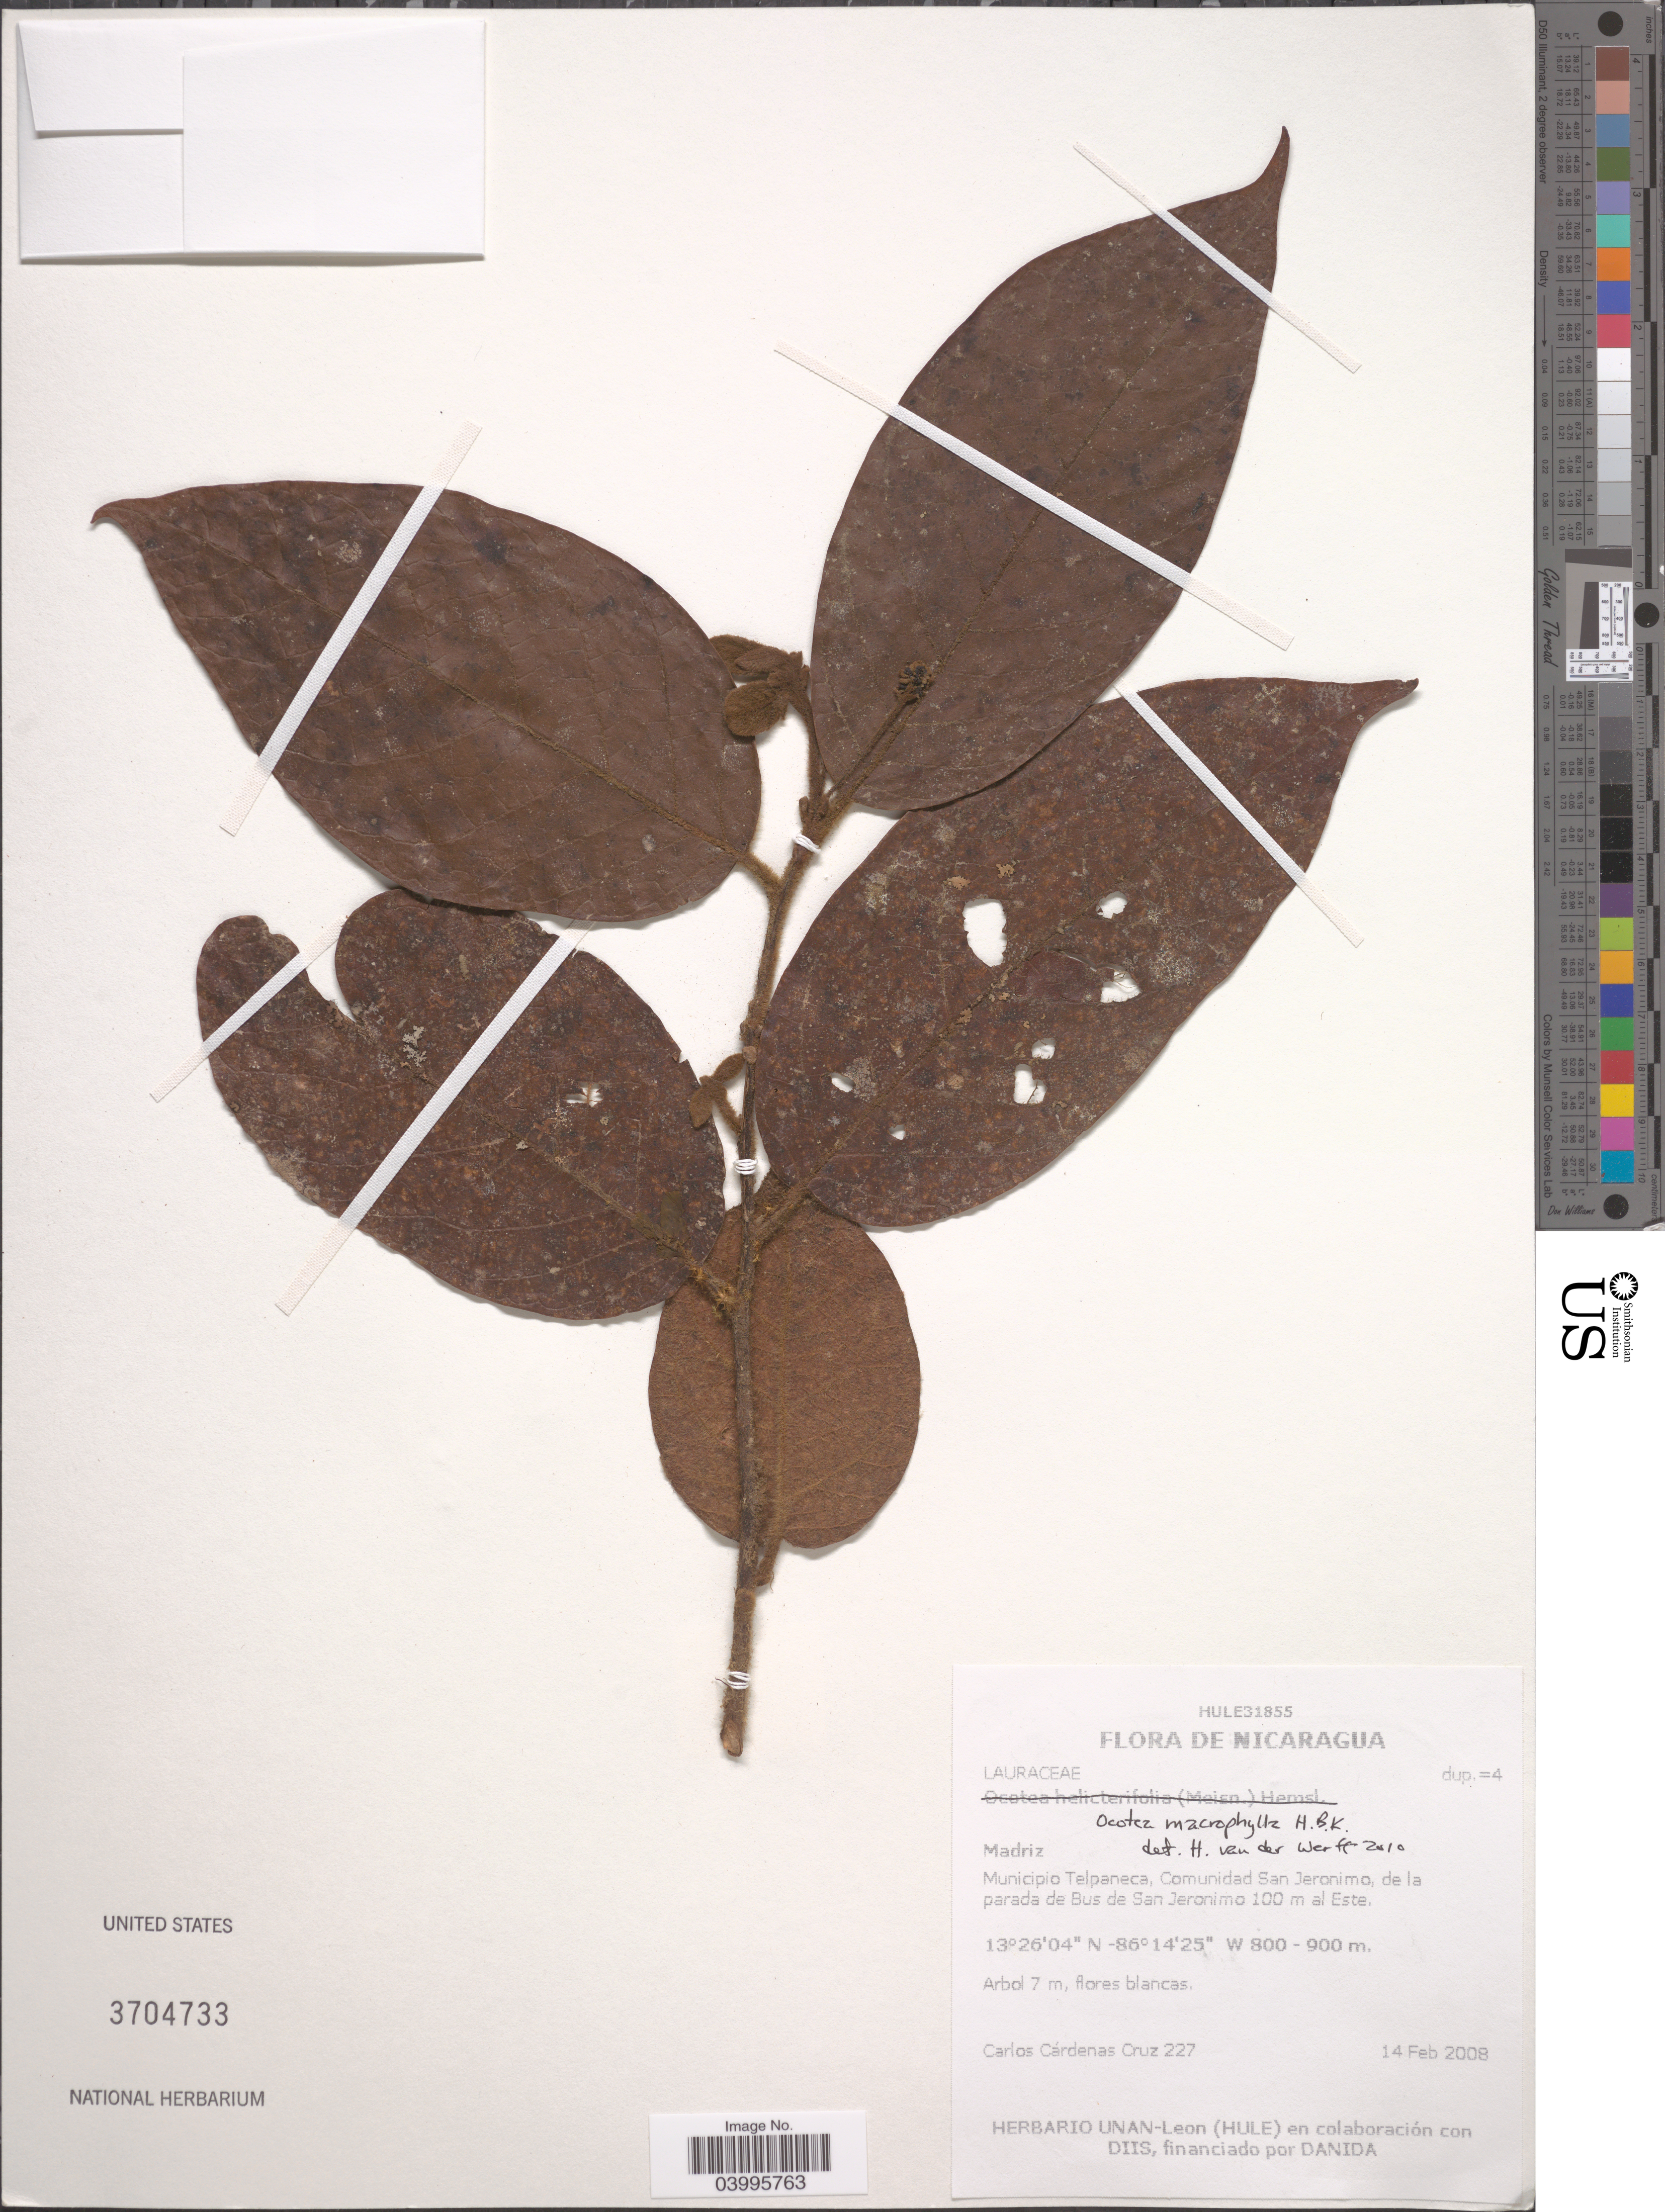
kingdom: Plantae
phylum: Tracheophyta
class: Magnoliopsida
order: Laurales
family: Lauraceae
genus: Ocotea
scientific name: Ocotea macrophylla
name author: Kunth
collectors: C. Cárdenas Cruz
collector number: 227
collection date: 2008-02-14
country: Nicaragua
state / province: Madriz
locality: Municipio Telpaneca, Comunidad San Jeronimo, de la parada de Bus de San Jeronimo 100 m al Este.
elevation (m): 800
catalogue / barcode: US 3704733